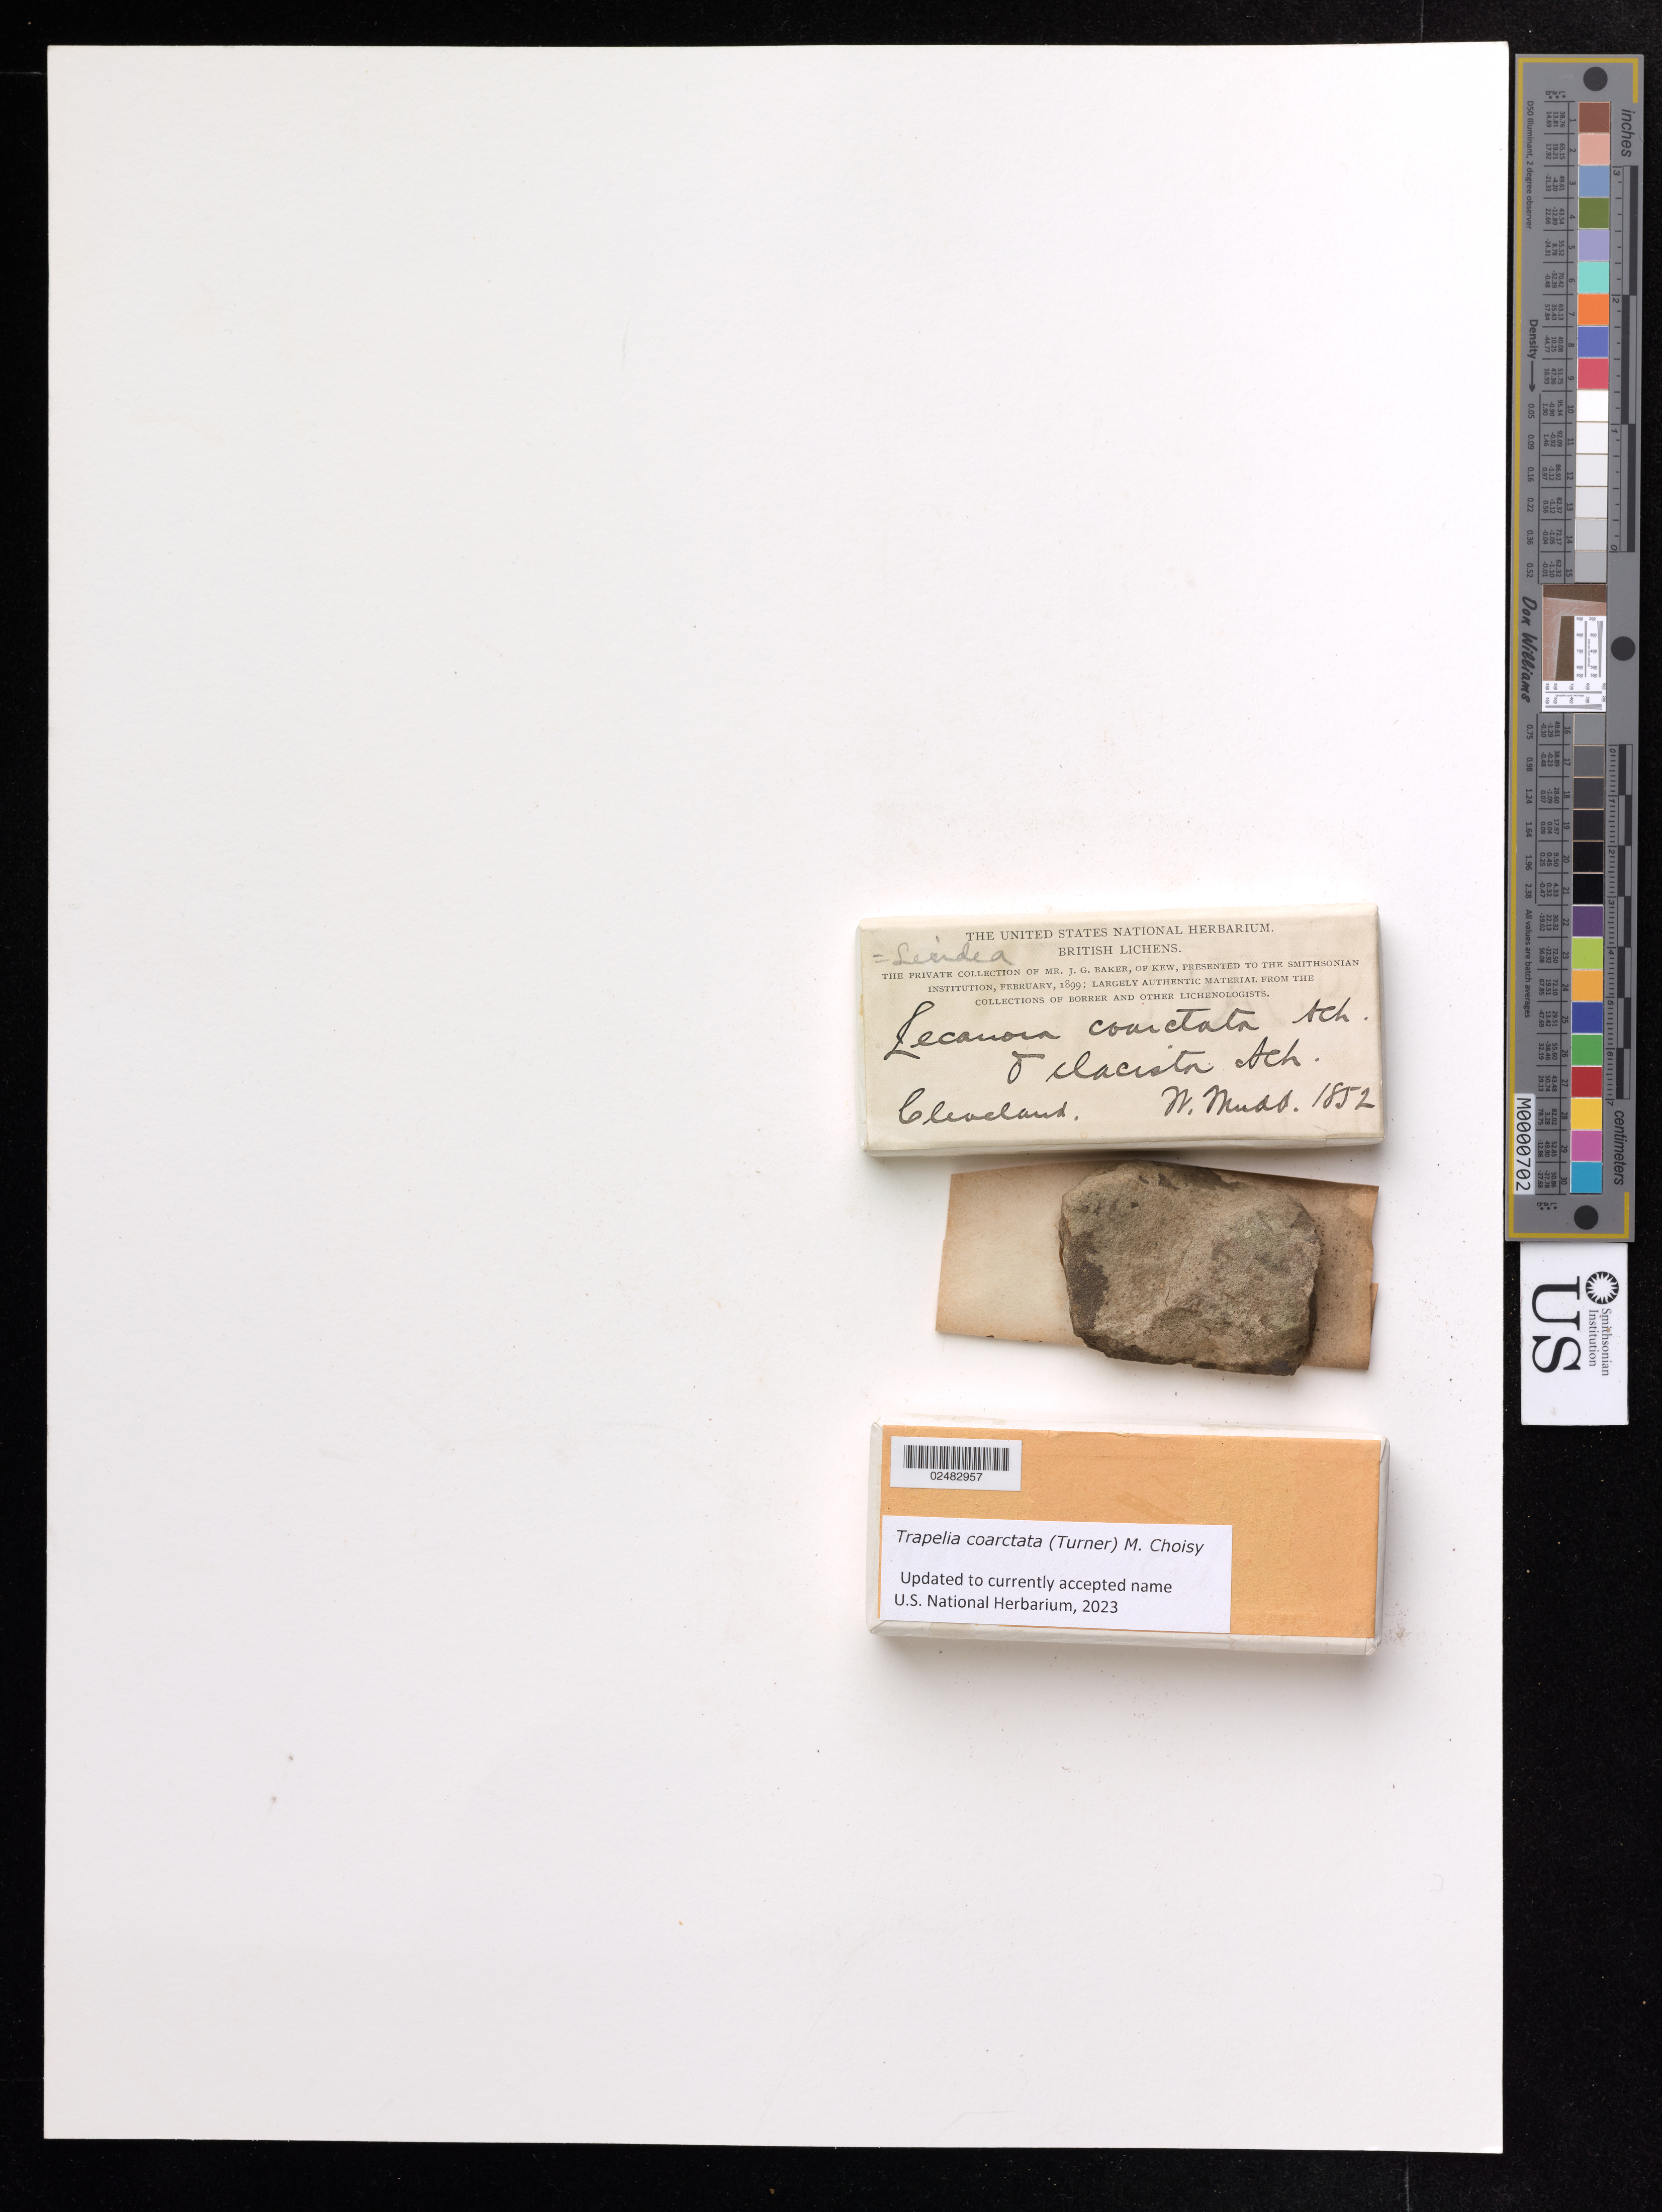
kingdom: Fungi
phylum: Ascomycota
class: Lecanoromycetes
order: Baeomycetales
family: Trapeliaceae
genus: Trapelia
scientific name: Trapelia coarctata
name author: (Small) M. Choisy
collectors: W. Mudd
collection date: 1852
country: United Kingdom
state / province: England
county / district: Redcar and Cleveland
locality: Cleveland